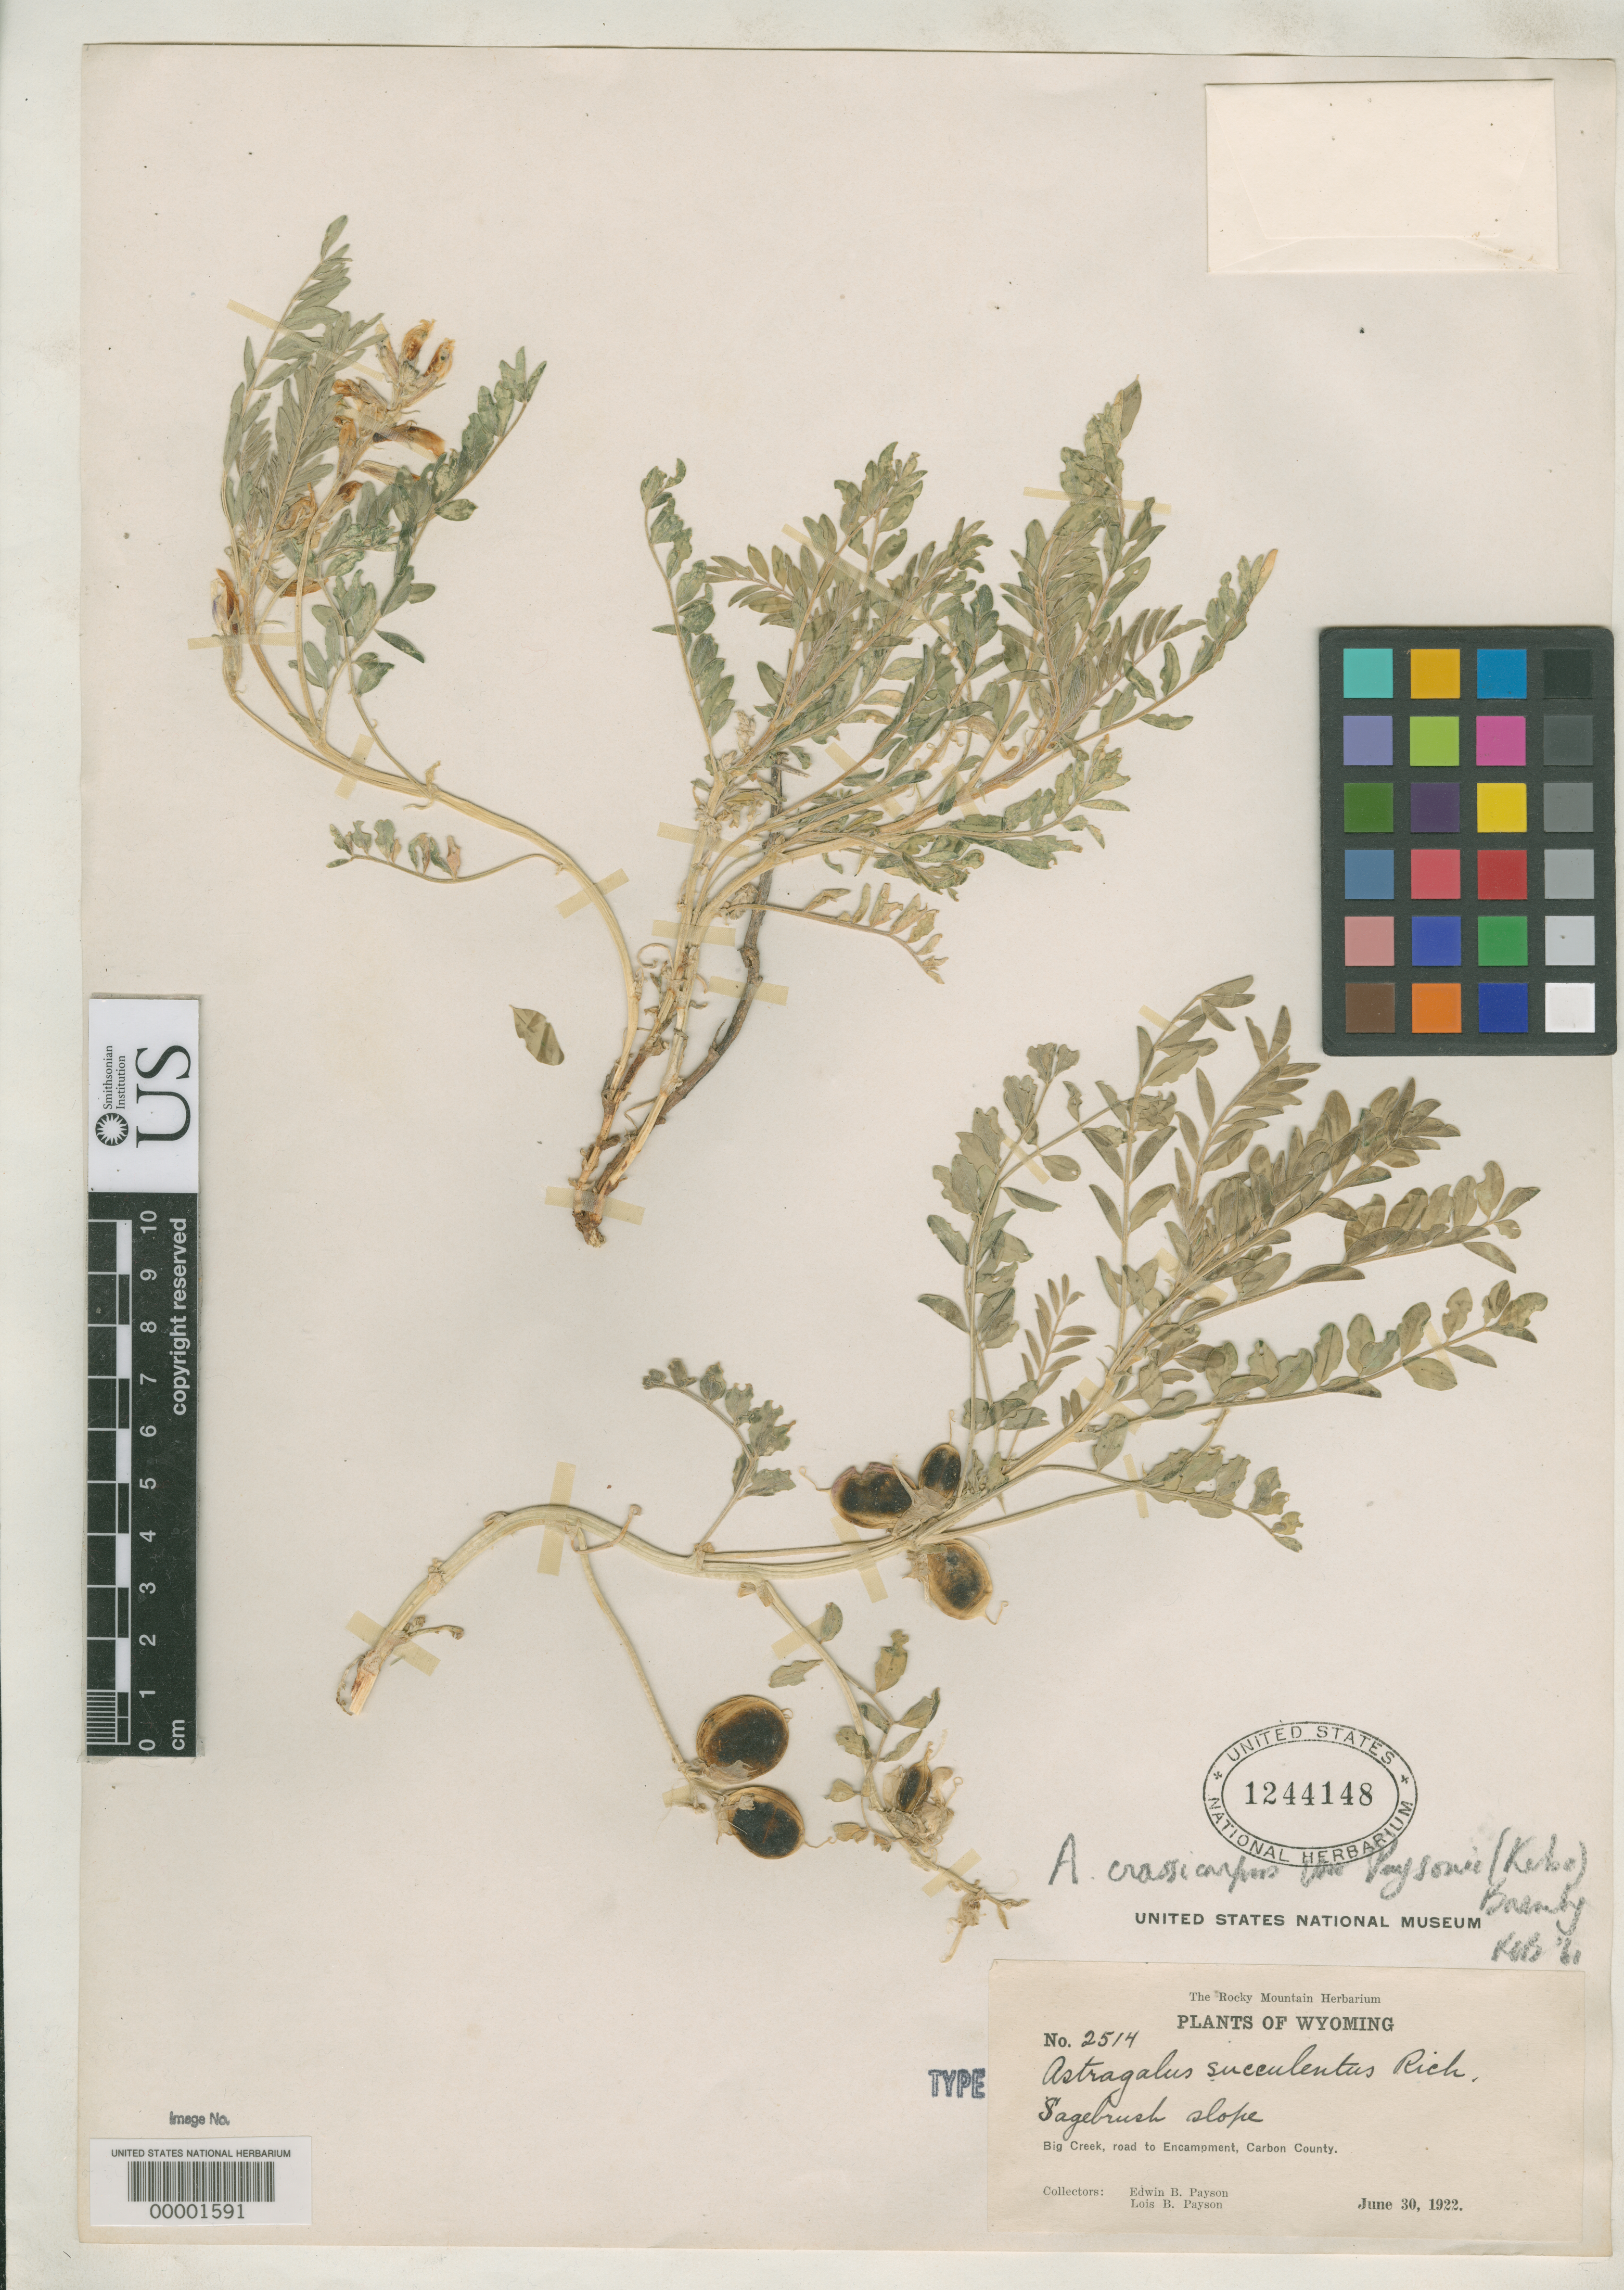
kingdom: Plantae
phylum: Tracheophyta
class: Magnoliopsida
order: Fabales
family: Fabaceae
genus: Astragalus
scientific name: Astragalus succulentus var. paysonii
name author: E.H. Kelso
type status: Holotype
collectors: E. B. Payson & L. Payson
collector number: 2514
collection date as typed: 30 Jun 1922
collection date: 1922-06-30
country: United States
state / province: Wyoming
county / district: Carbon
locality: Big Creek, road to encampment.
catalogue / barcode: US 1244148